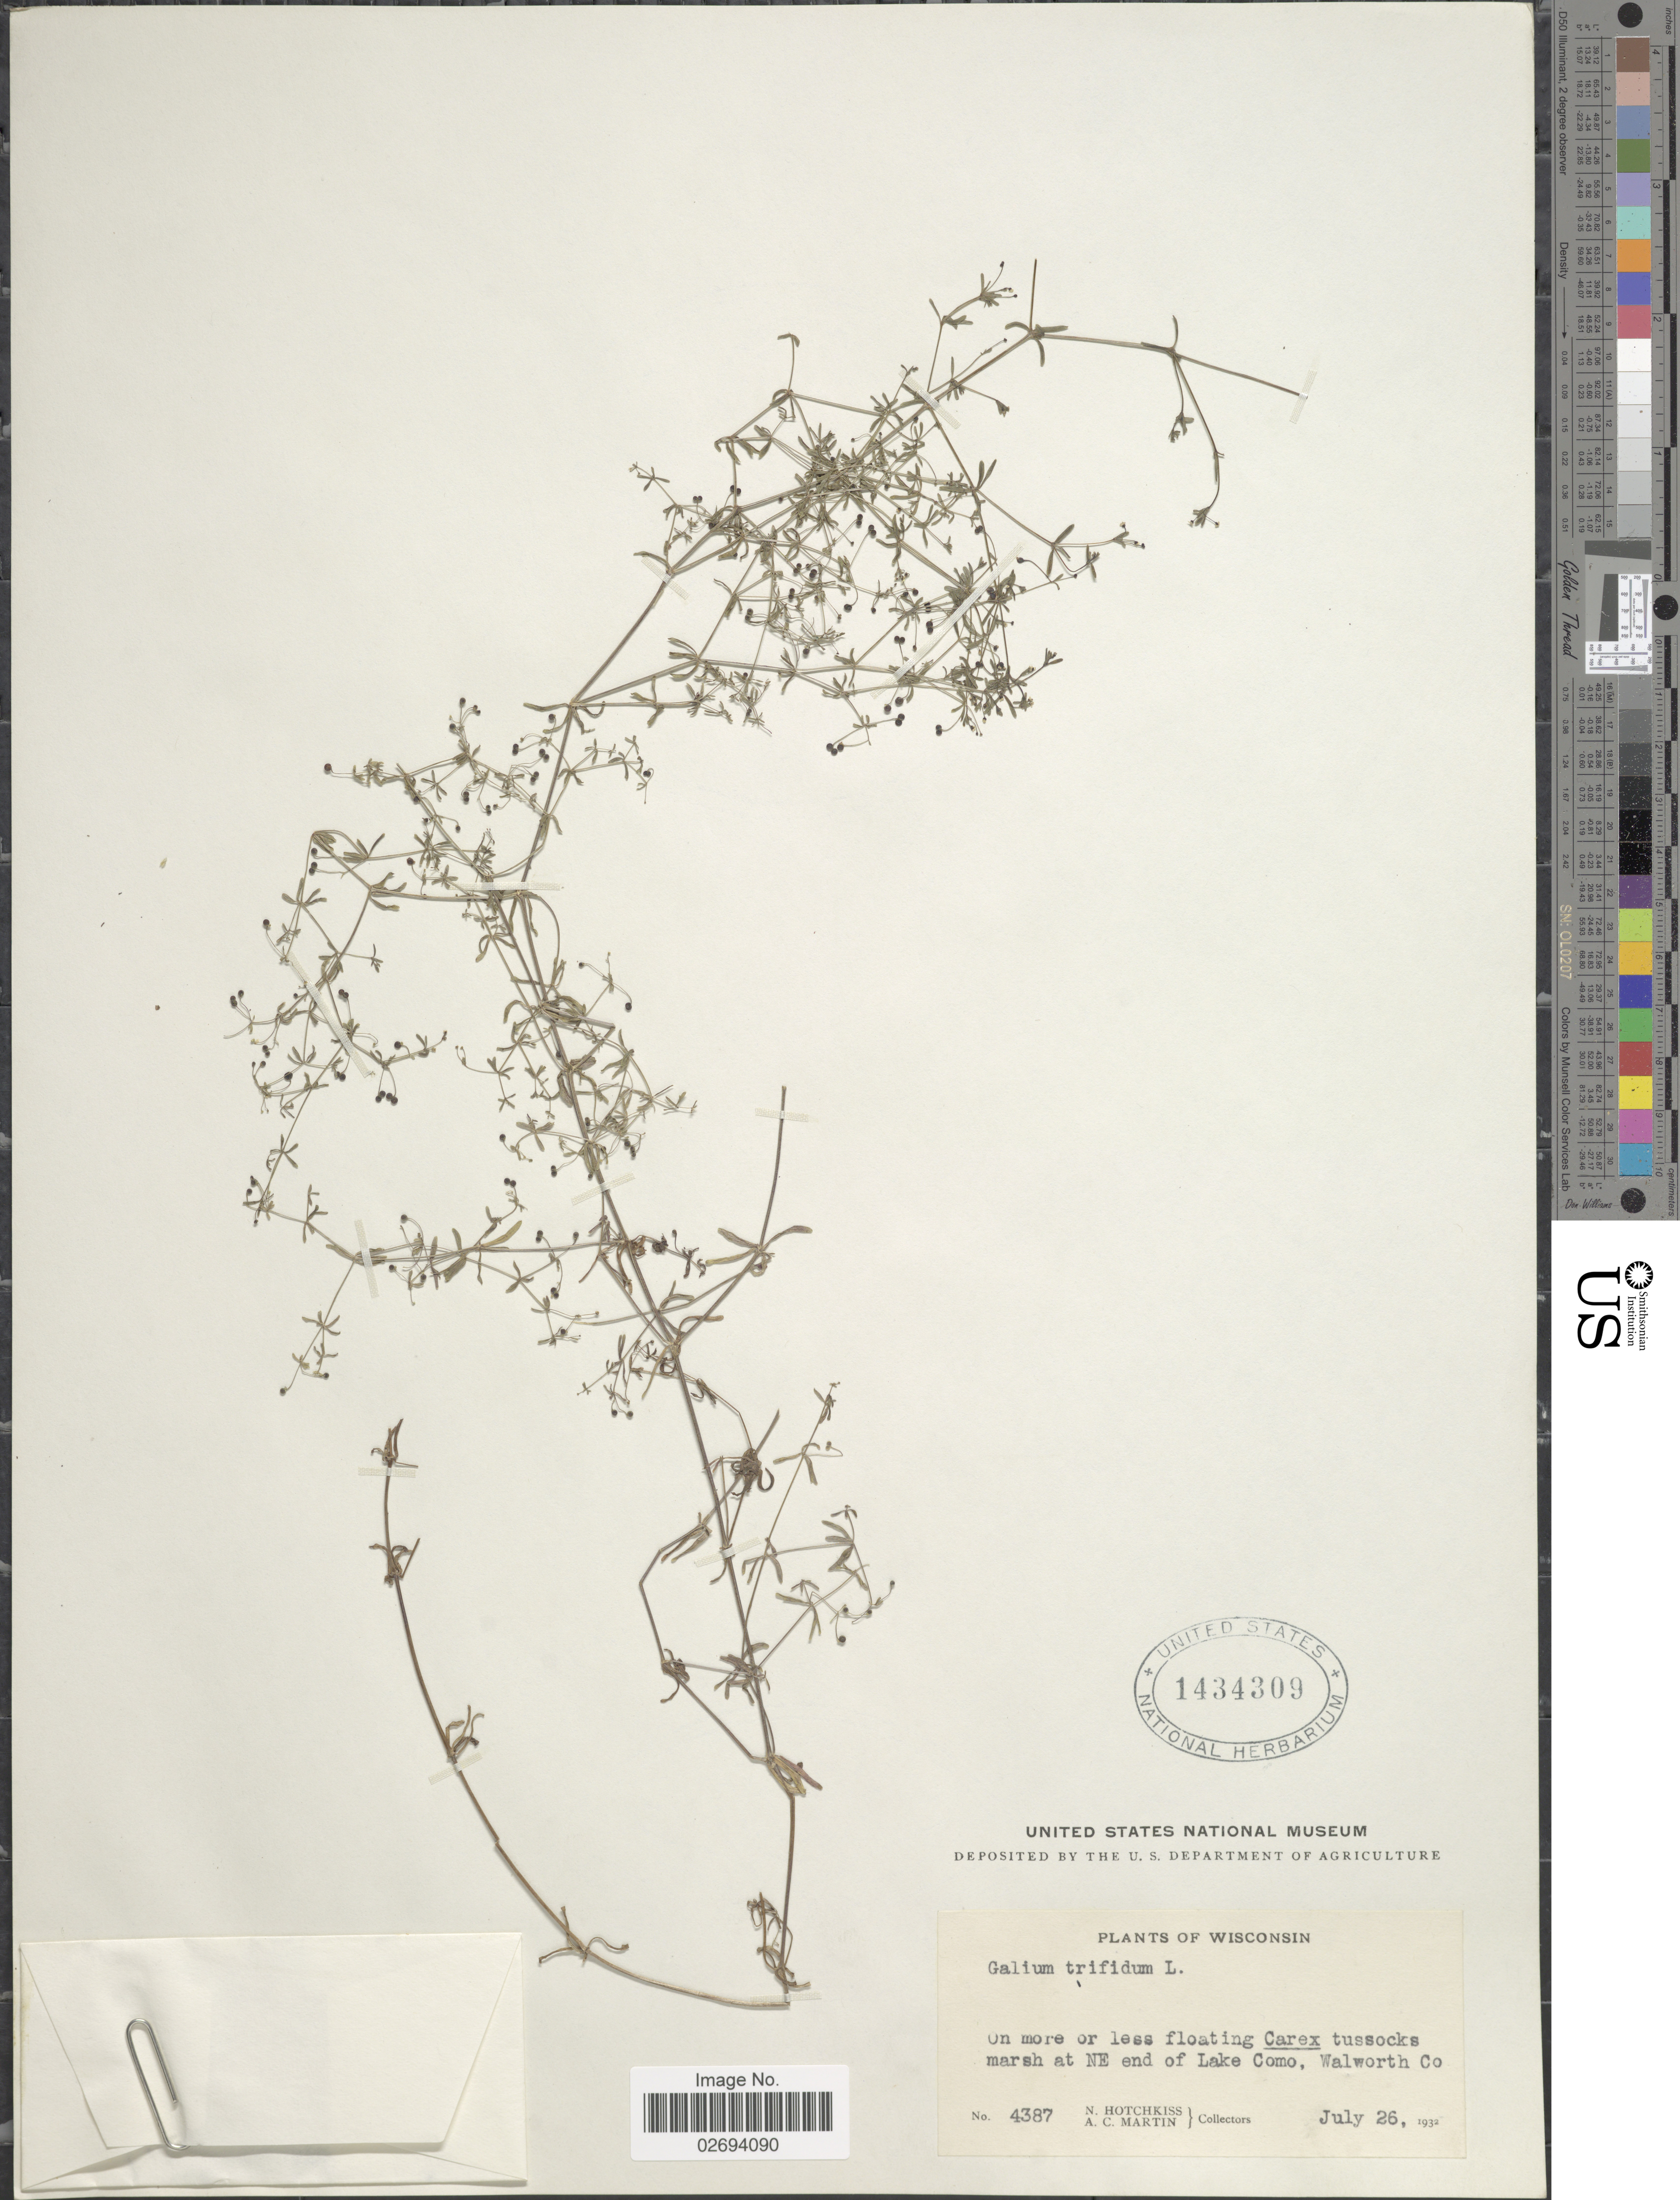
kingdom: Plantae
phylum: Tracheophyta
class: Magnoliopsida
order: Gentianales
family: Rubiaceae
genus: Galium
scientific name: Galium trifidum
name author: L.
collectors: N. Hotchkiss & A. C. Martin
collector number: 4387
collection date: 1932-07-26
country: United States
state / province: Wisconsin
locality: Marsh at NE of Lake Como, Walworth Co.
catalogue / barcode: US 1434309